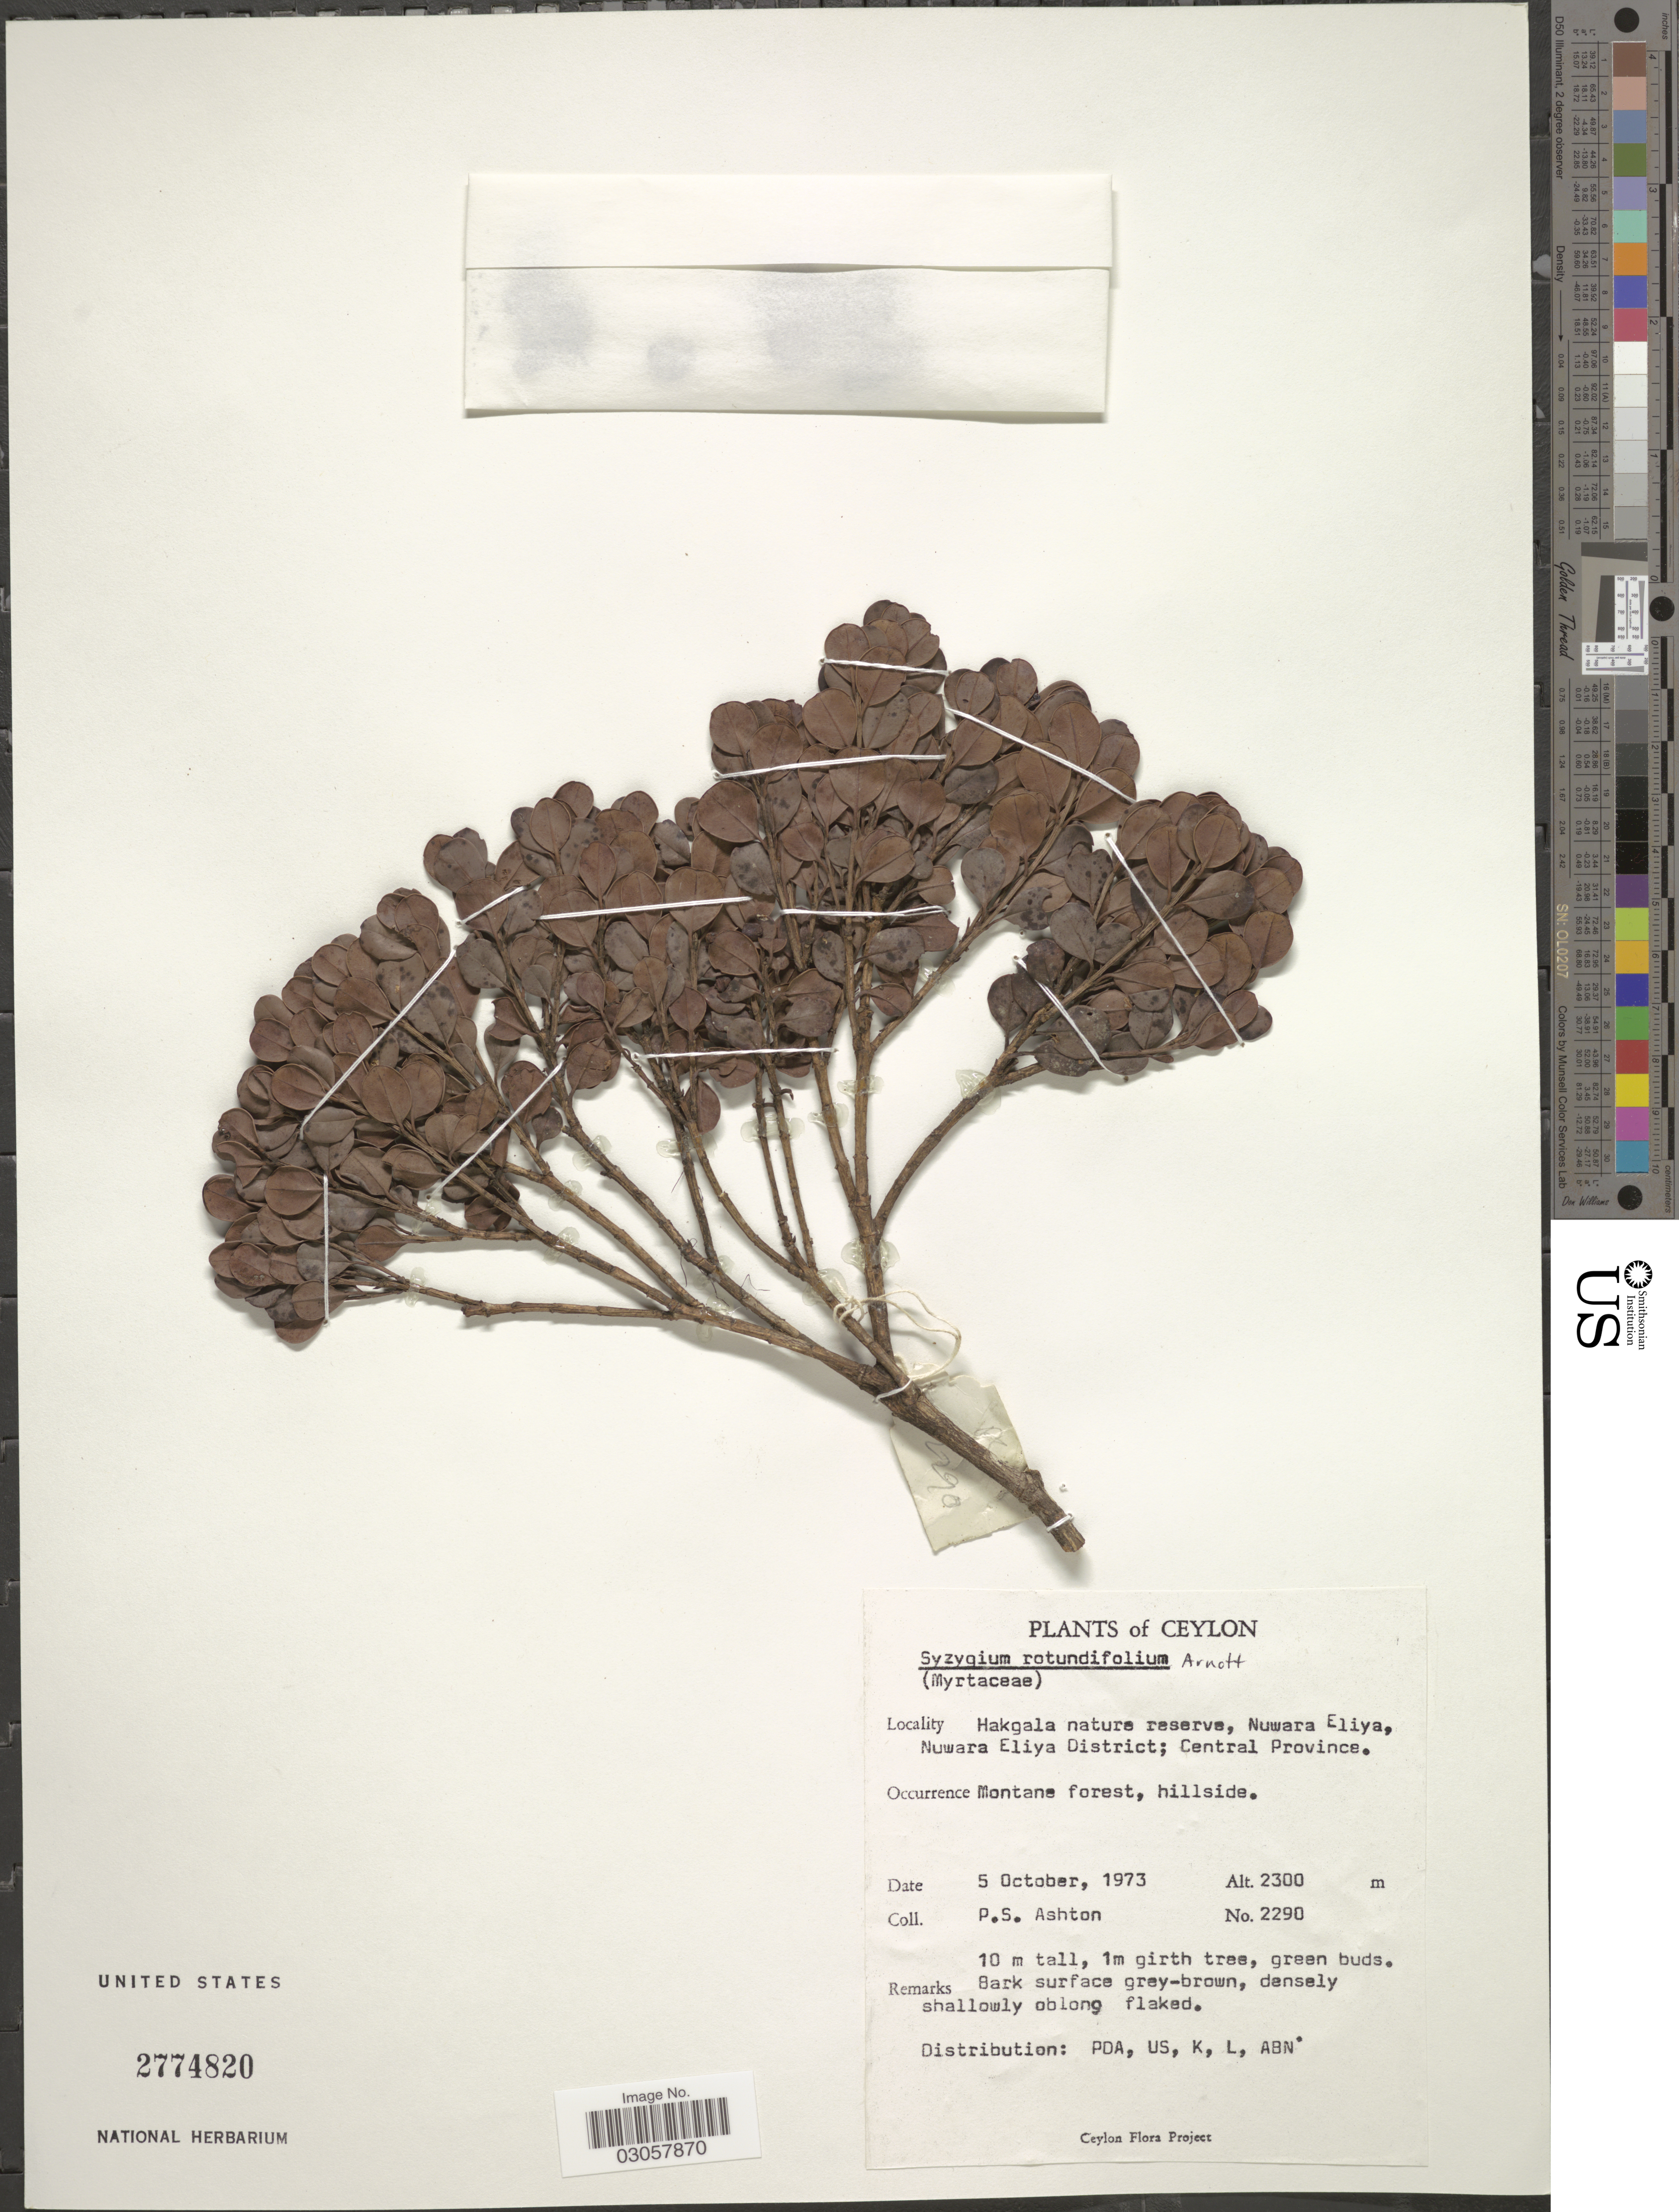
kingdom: Plantae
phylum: Tracheophyta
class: Magnoliopsida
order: Myrtales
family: Myrtaceae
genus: Syzygium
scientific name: Syzygium rotundifolium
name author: Arn.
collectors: P. S. Ashton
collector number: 2290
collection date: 1973-10-05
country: Sri Lanka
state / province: Central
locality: Ceylon. Hakgala nature reserve, Nuwara Eliya; Nuwara Eliya District.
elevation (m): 2000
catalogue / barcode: US 2774820